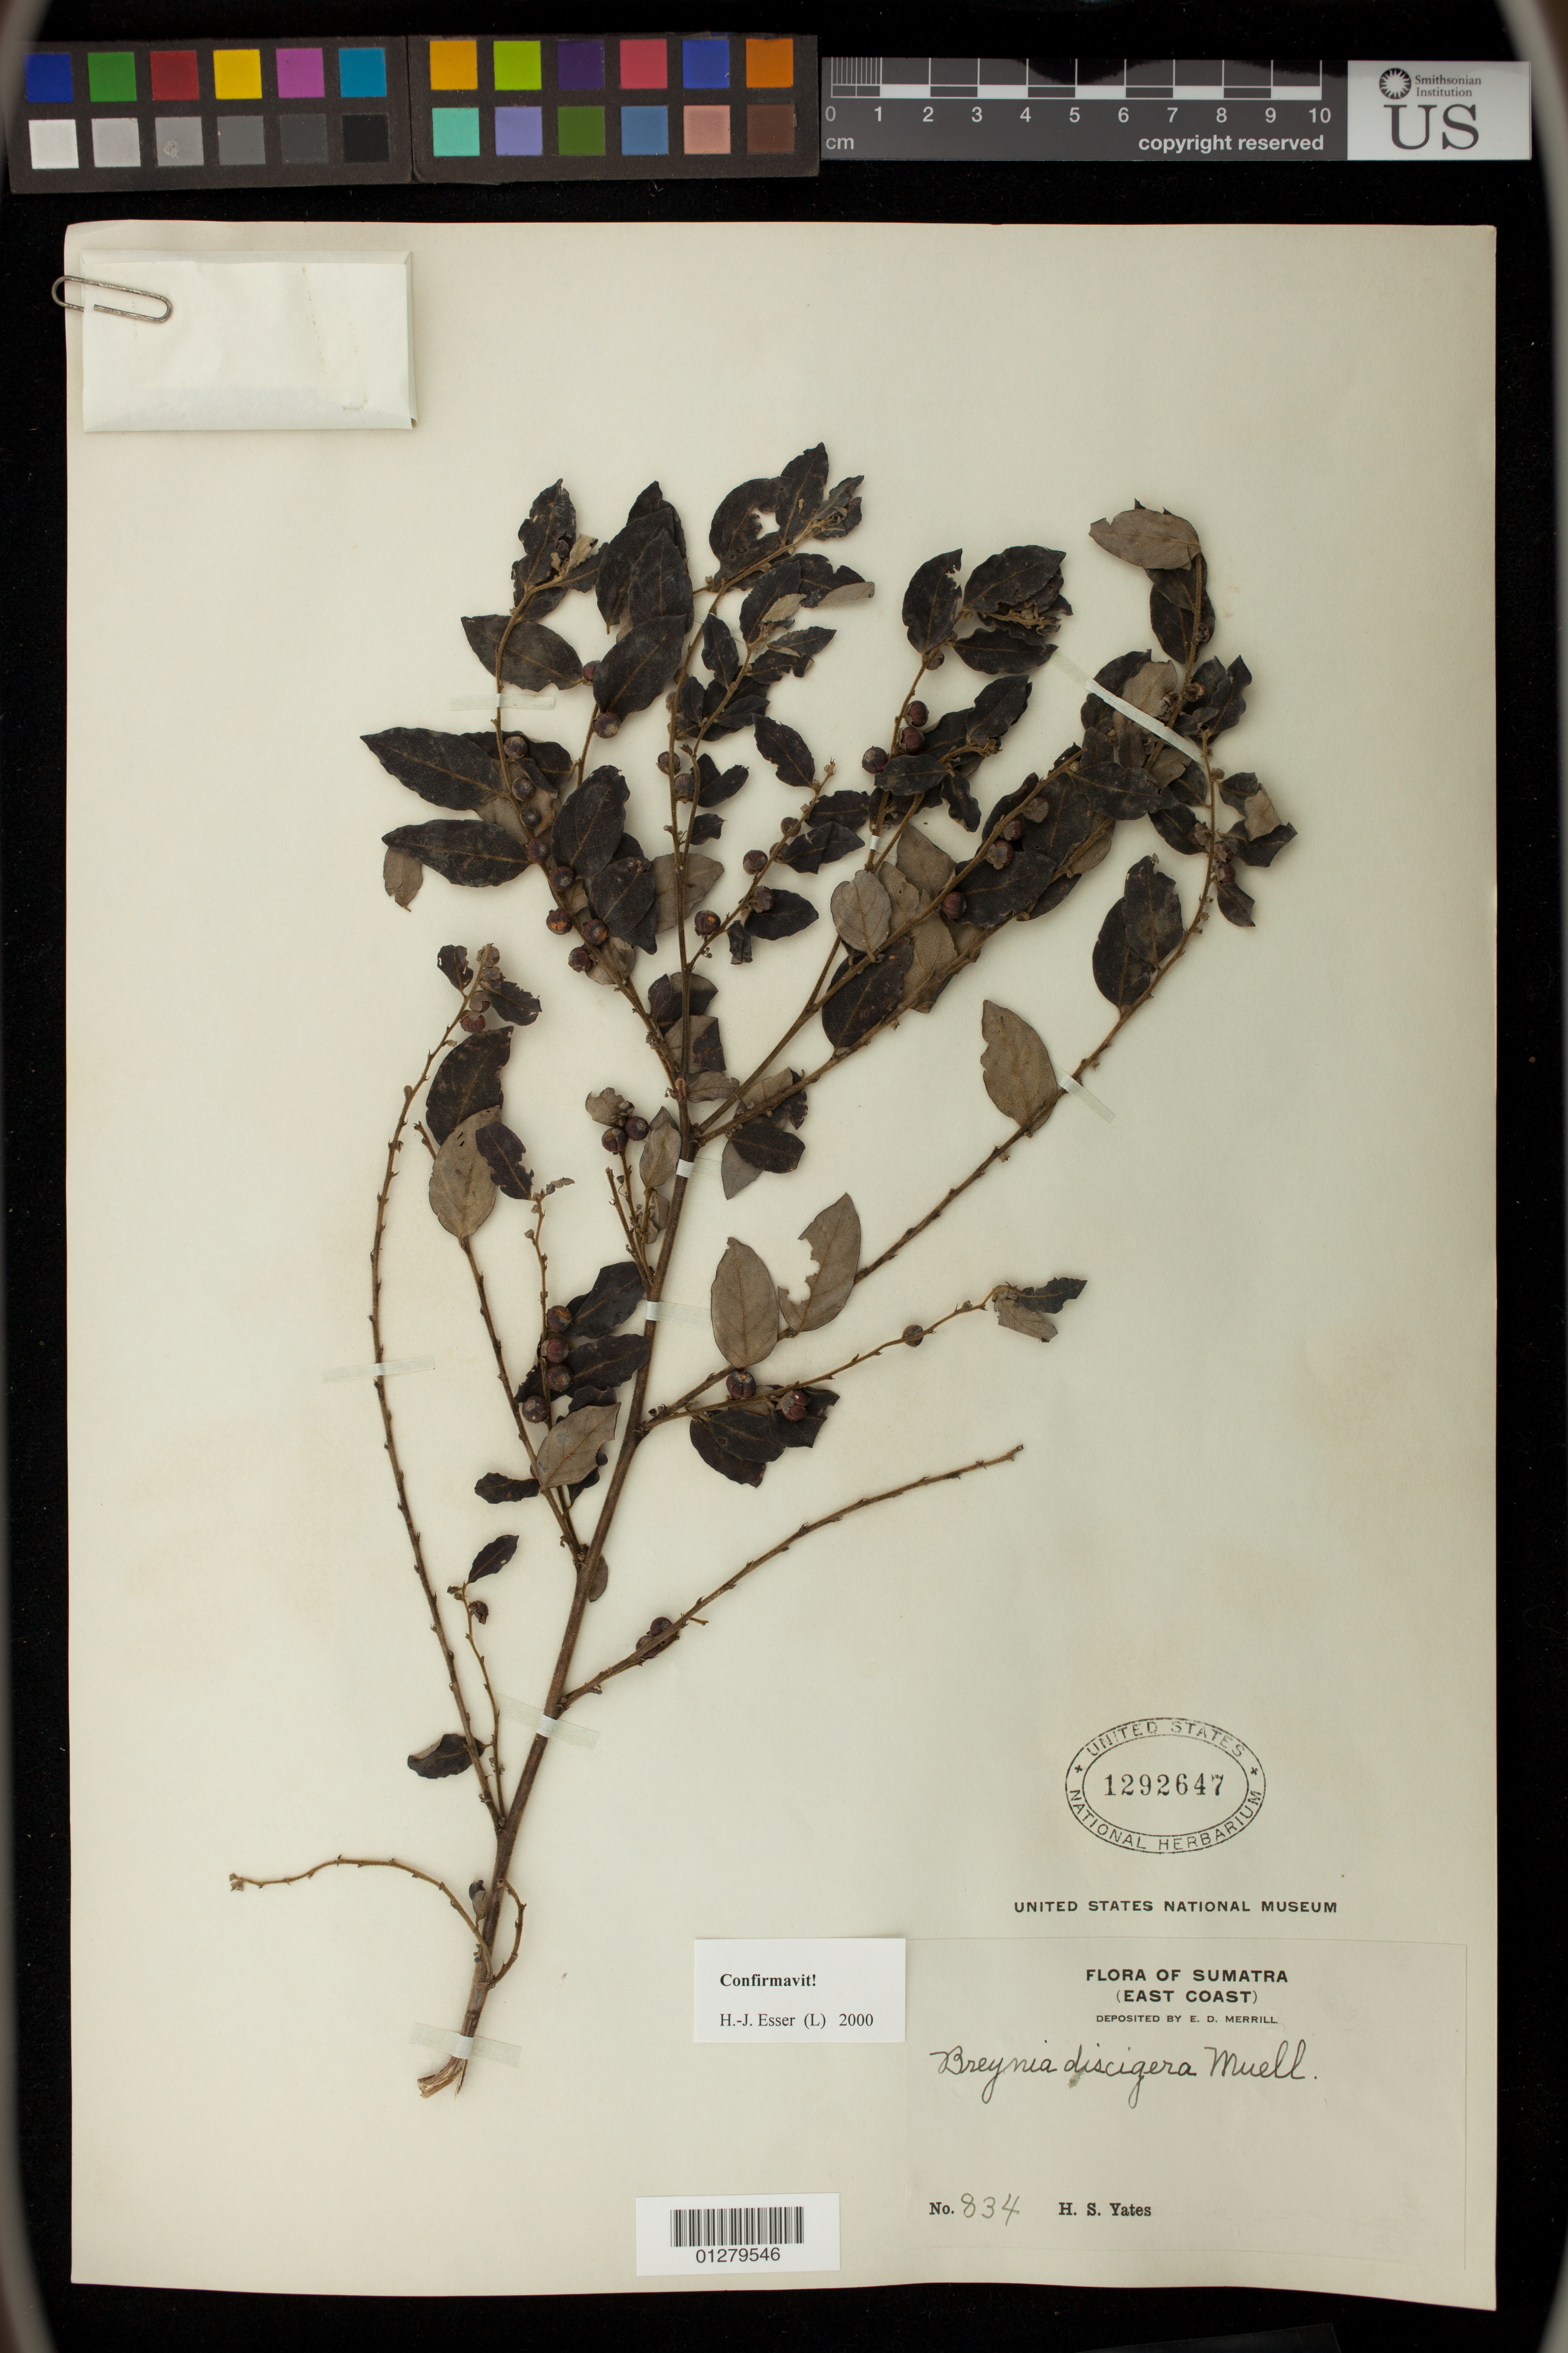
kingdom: Plantae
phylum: Tracheophyta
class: Magnoliopsida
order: Malpighiales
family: Phyllanthaceae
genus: Breynia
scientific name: Breynia discigera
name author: Mullenders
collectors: H. S. Yates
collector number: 834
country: Indonesia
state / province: Sumatra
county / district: Sumatera Utara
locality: Sumatra (East Coast)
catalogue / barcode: US 1292647